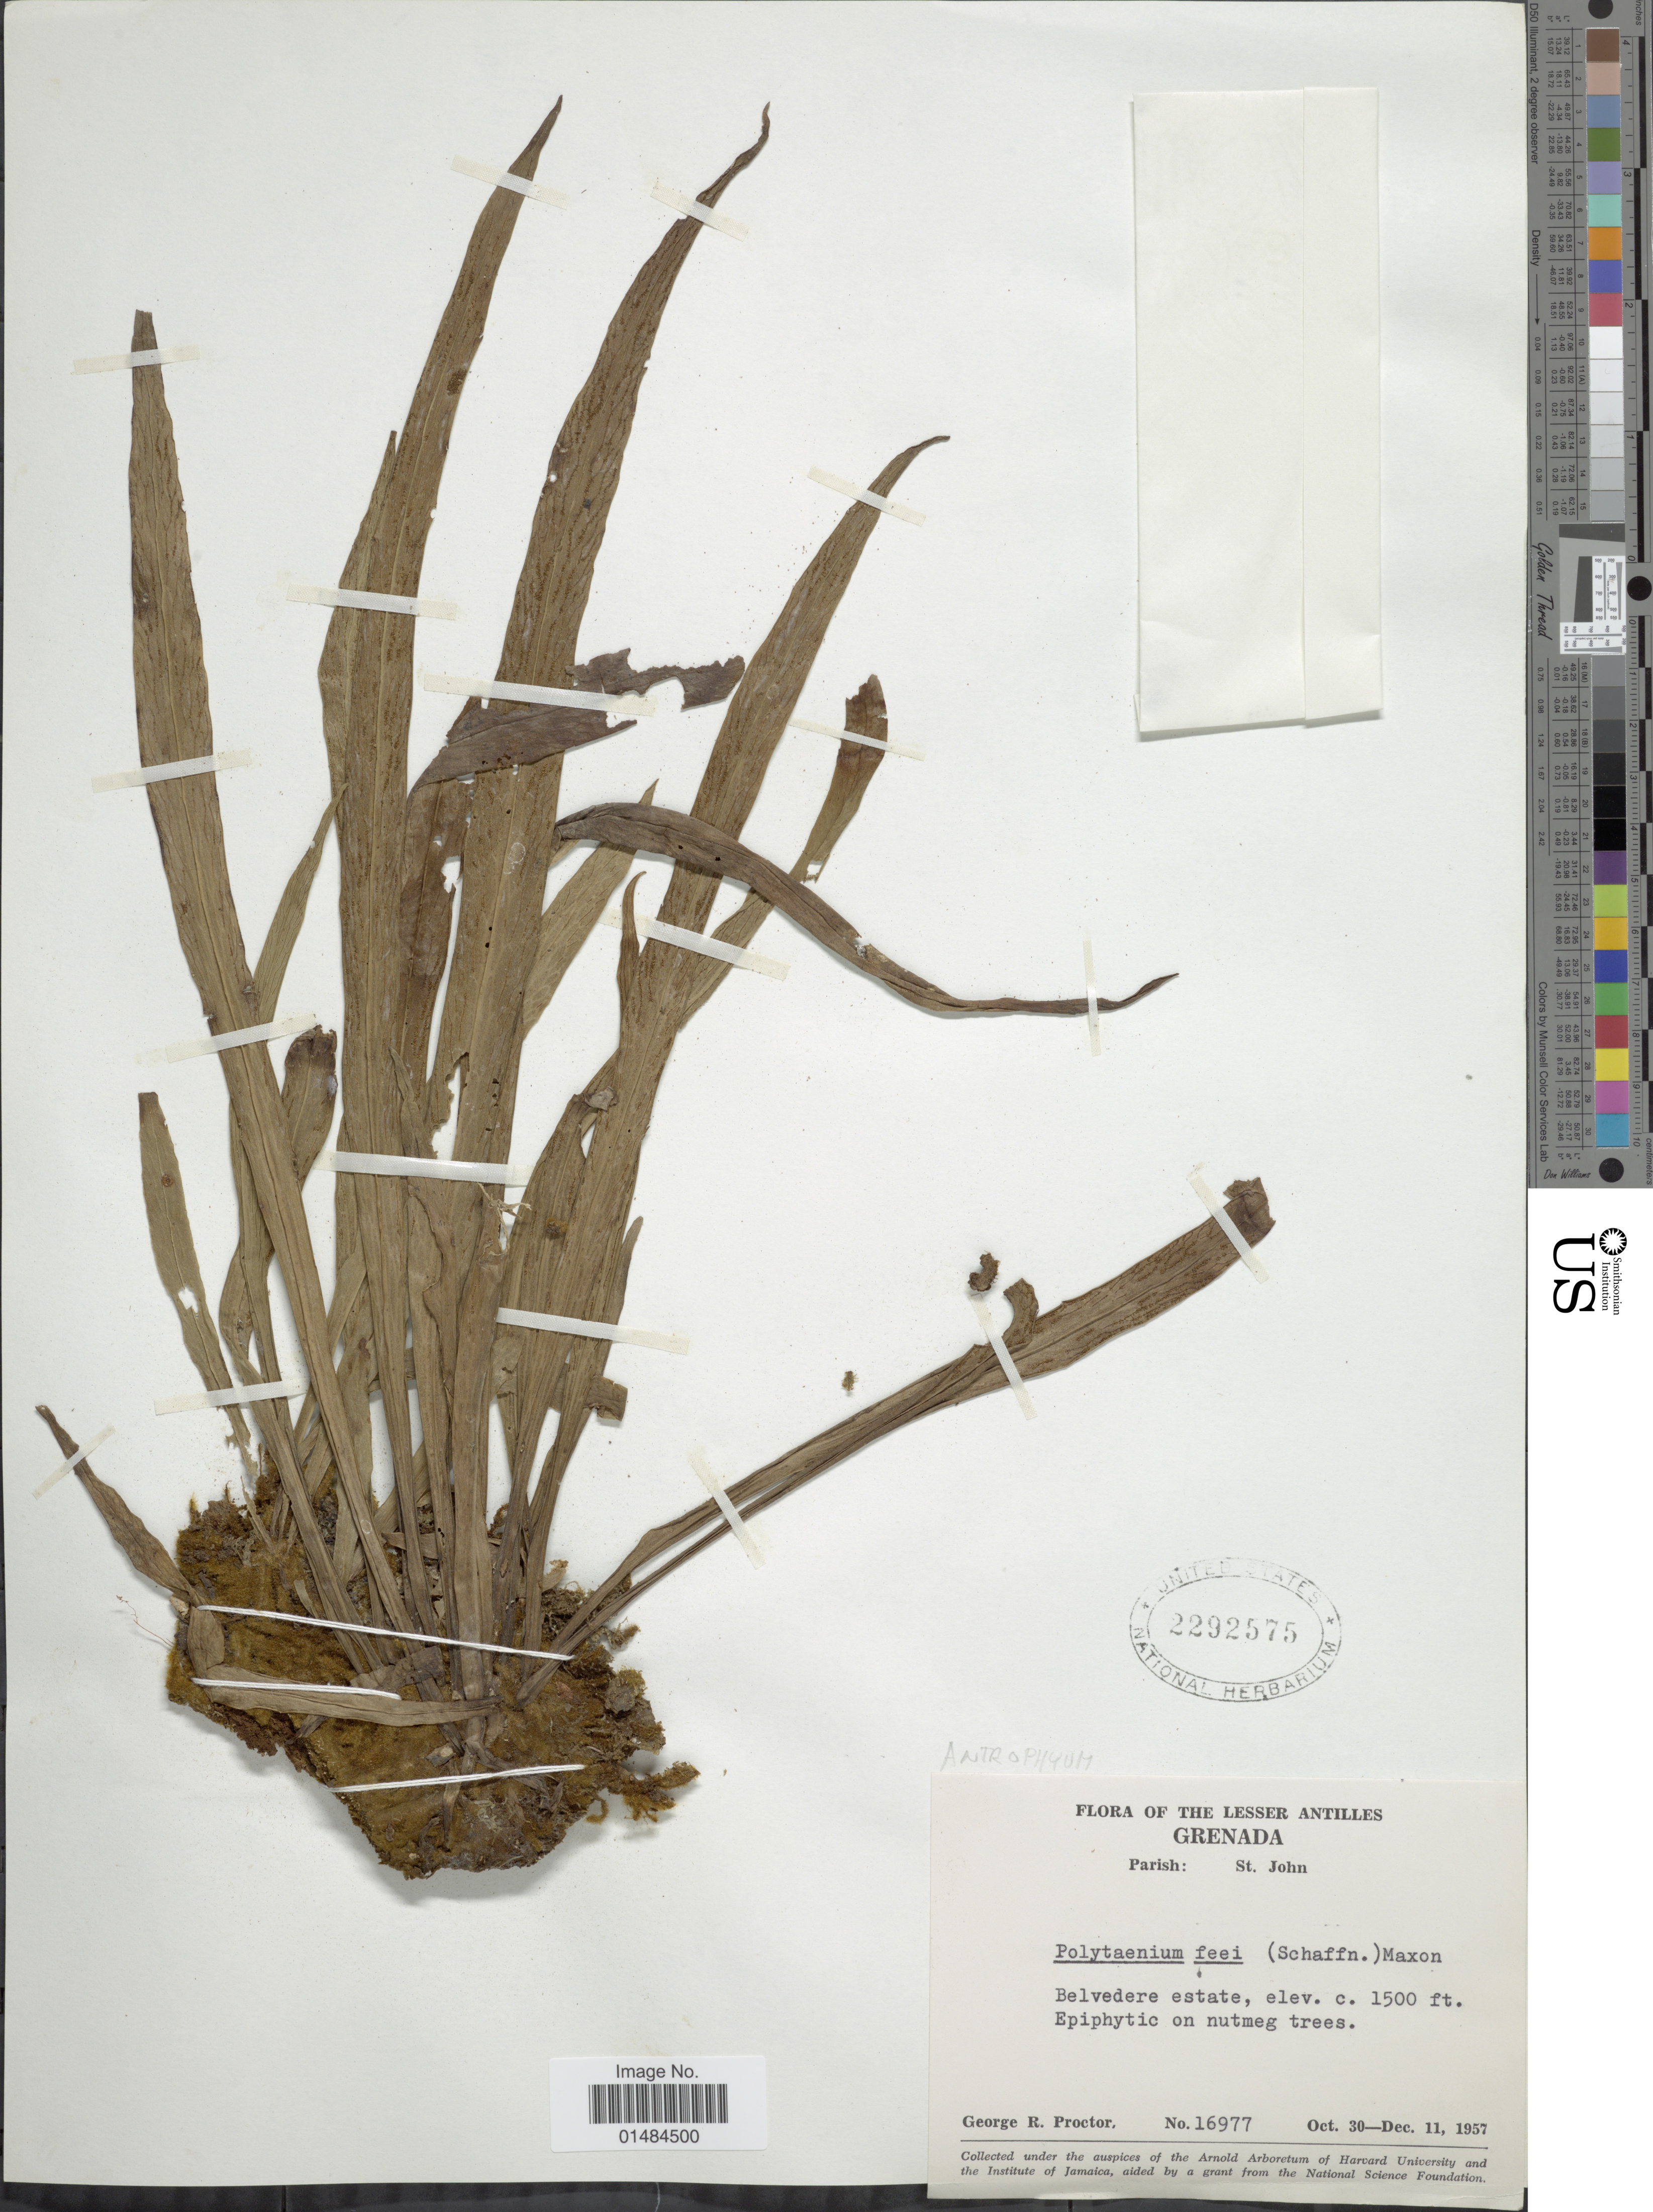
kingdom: Plantae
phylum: Tracheophyta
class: Polypodiopsida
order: Polypodiales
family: Pteridaceae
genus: Polytaenium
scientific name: Polytaenium lanceolatum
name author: (L.) Desv.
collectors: G. R. Proctor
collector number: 16977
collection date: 1957-10-30/1957-12-11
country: Grenada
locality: The Lesser Antilles, Grenada. Parish: St. John. Belvedere Estate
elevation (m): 457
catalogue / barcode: US 2292575